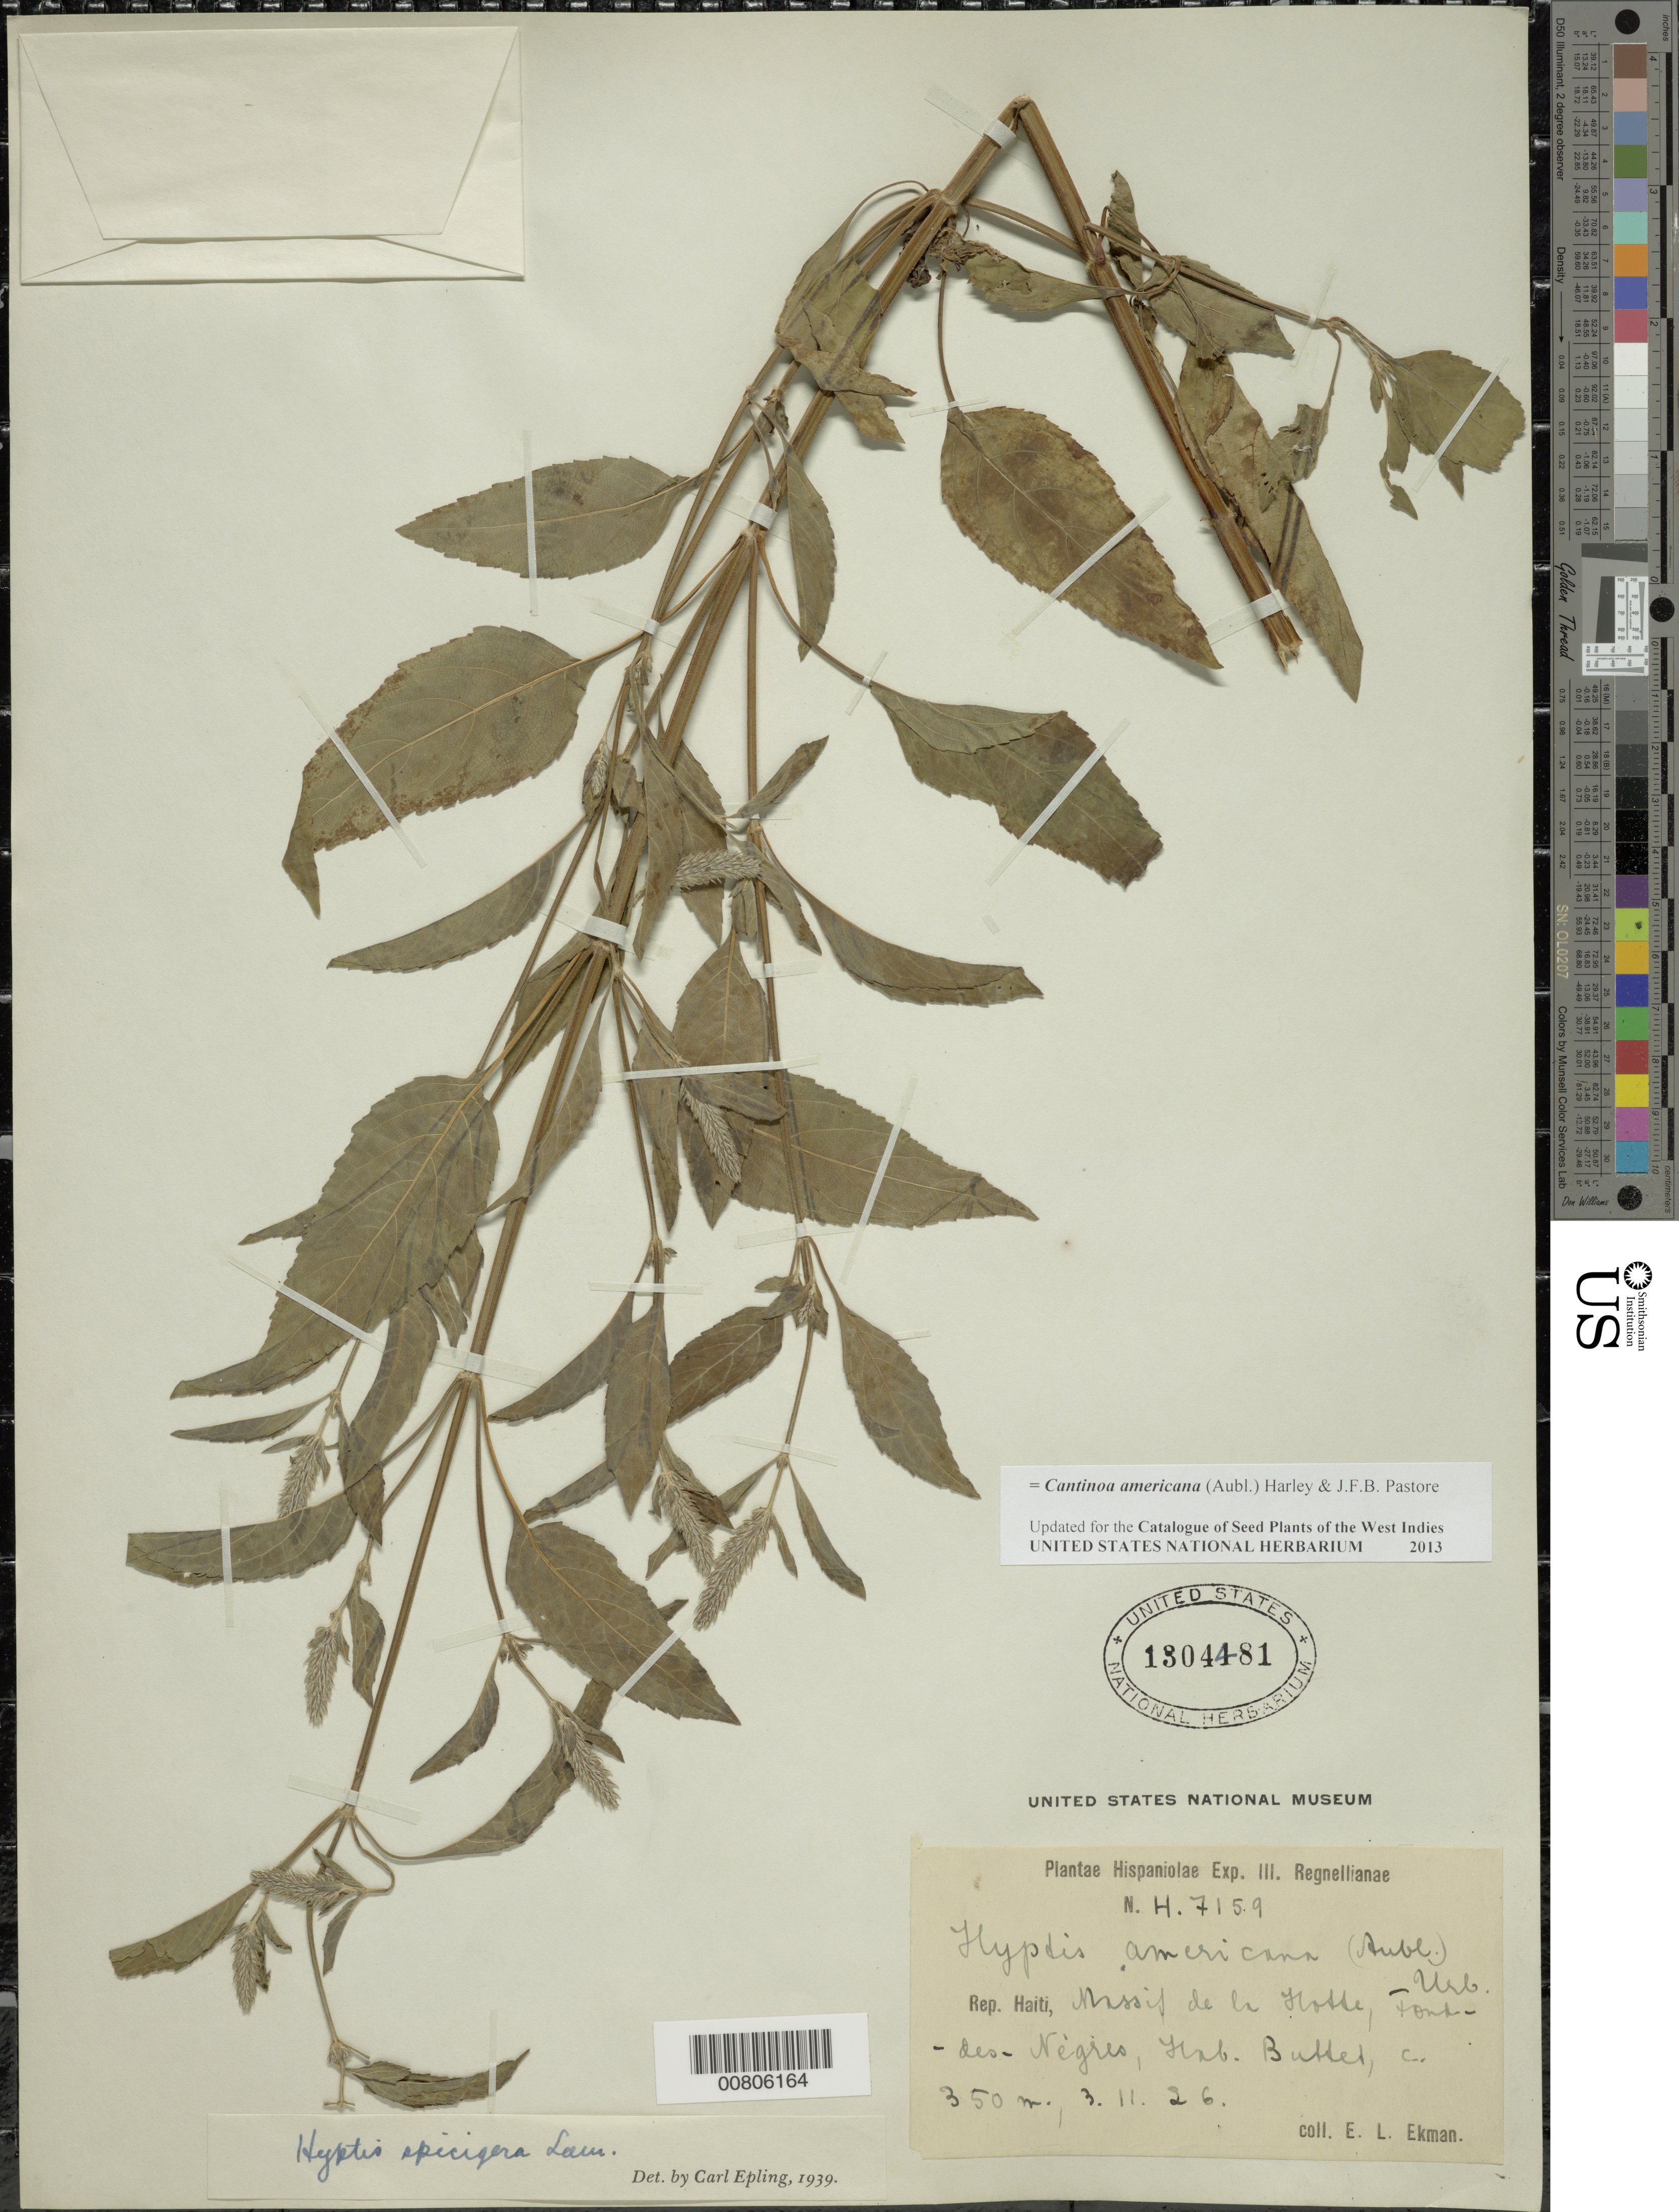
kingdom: Plantae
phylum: Tracheophyta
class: Magnoliopsida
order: Lamiales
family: Lamiaceae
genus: Cantinoa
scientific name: Cantinoa americana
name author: (Aubl.) Harley & J.F.B. Pastore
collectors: E. L. Ekman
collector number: H 7159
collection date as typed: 03 Nov 1926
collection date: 1926-11-03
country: Haiti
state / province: Sud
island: Hispaniola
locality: Massif de la Hotte, Fond des Negres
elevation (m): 350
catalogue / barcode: US 1304481